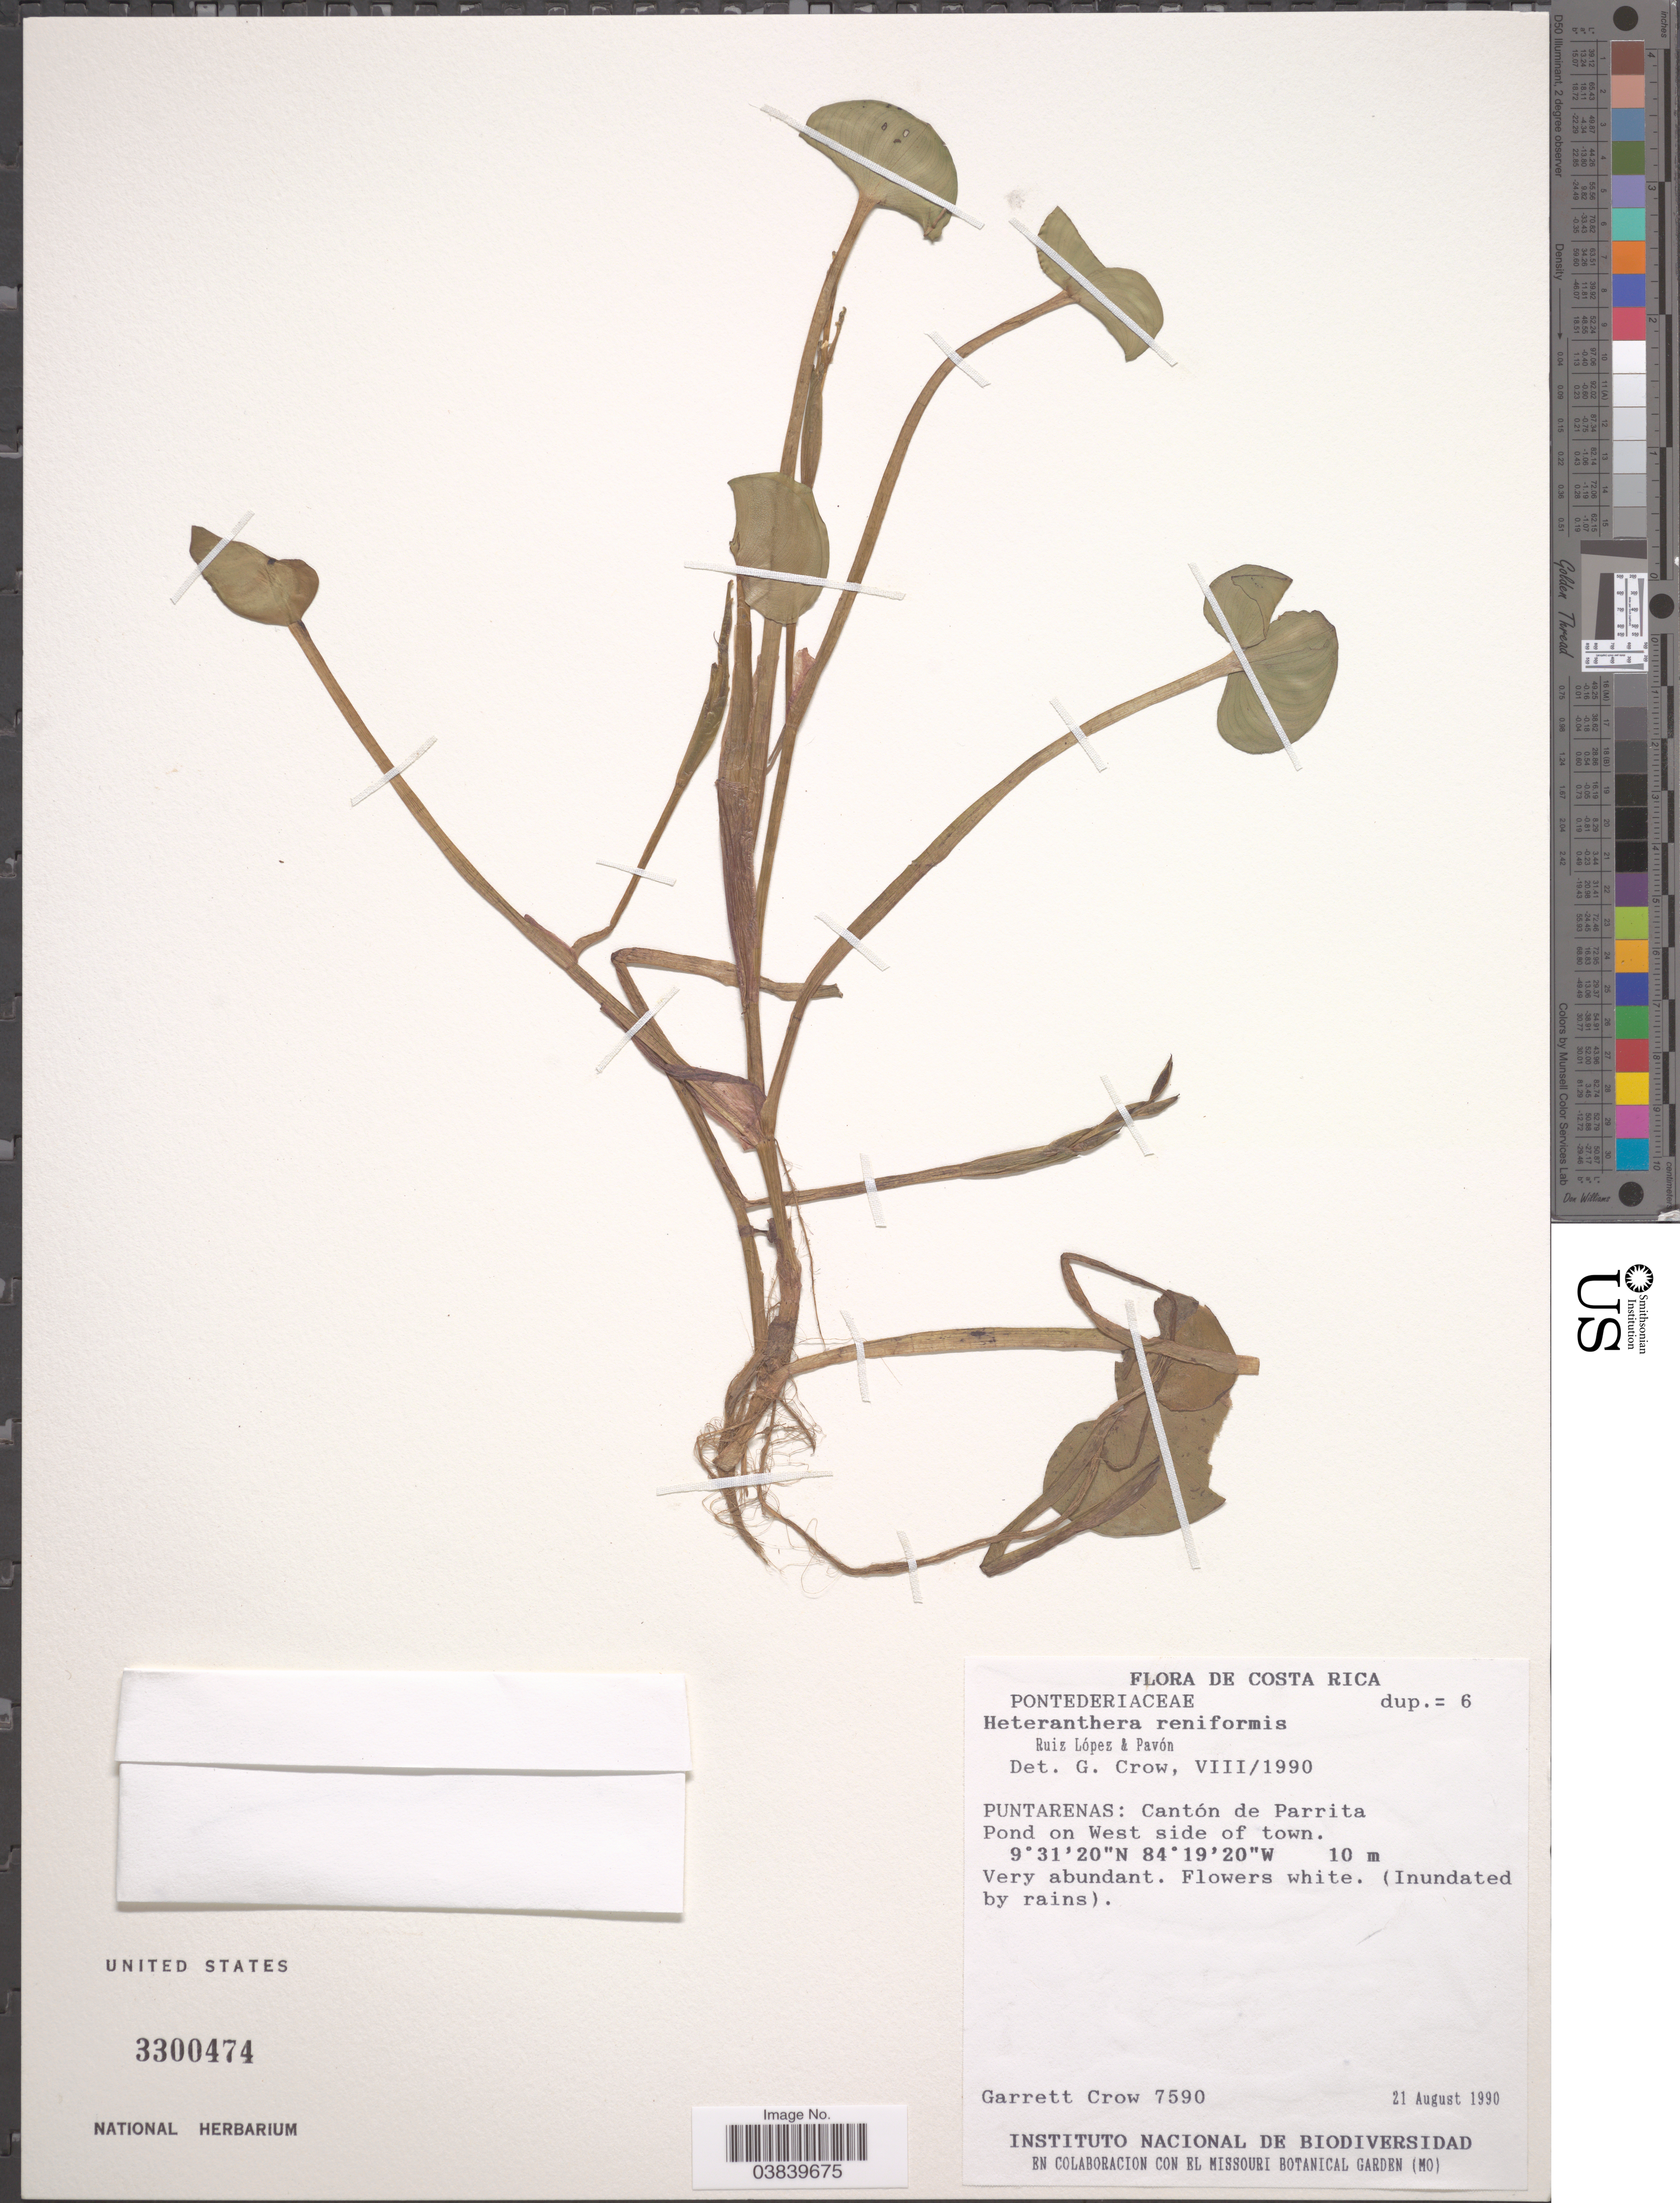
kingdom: Plantae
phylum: Tracheophyta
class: Liliopsida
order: Commelinales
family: Pontederiaceae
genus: Heteranthera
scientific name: Heteranthera reniformis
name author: Ruiz & Pav.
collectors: G. E. Crow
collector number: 7590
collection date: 1990-08-21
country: Costa Rica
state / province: Puntarenas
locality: Cantón de Parrita. Pond on West side of town.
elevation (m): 10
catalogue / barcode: US 3300474